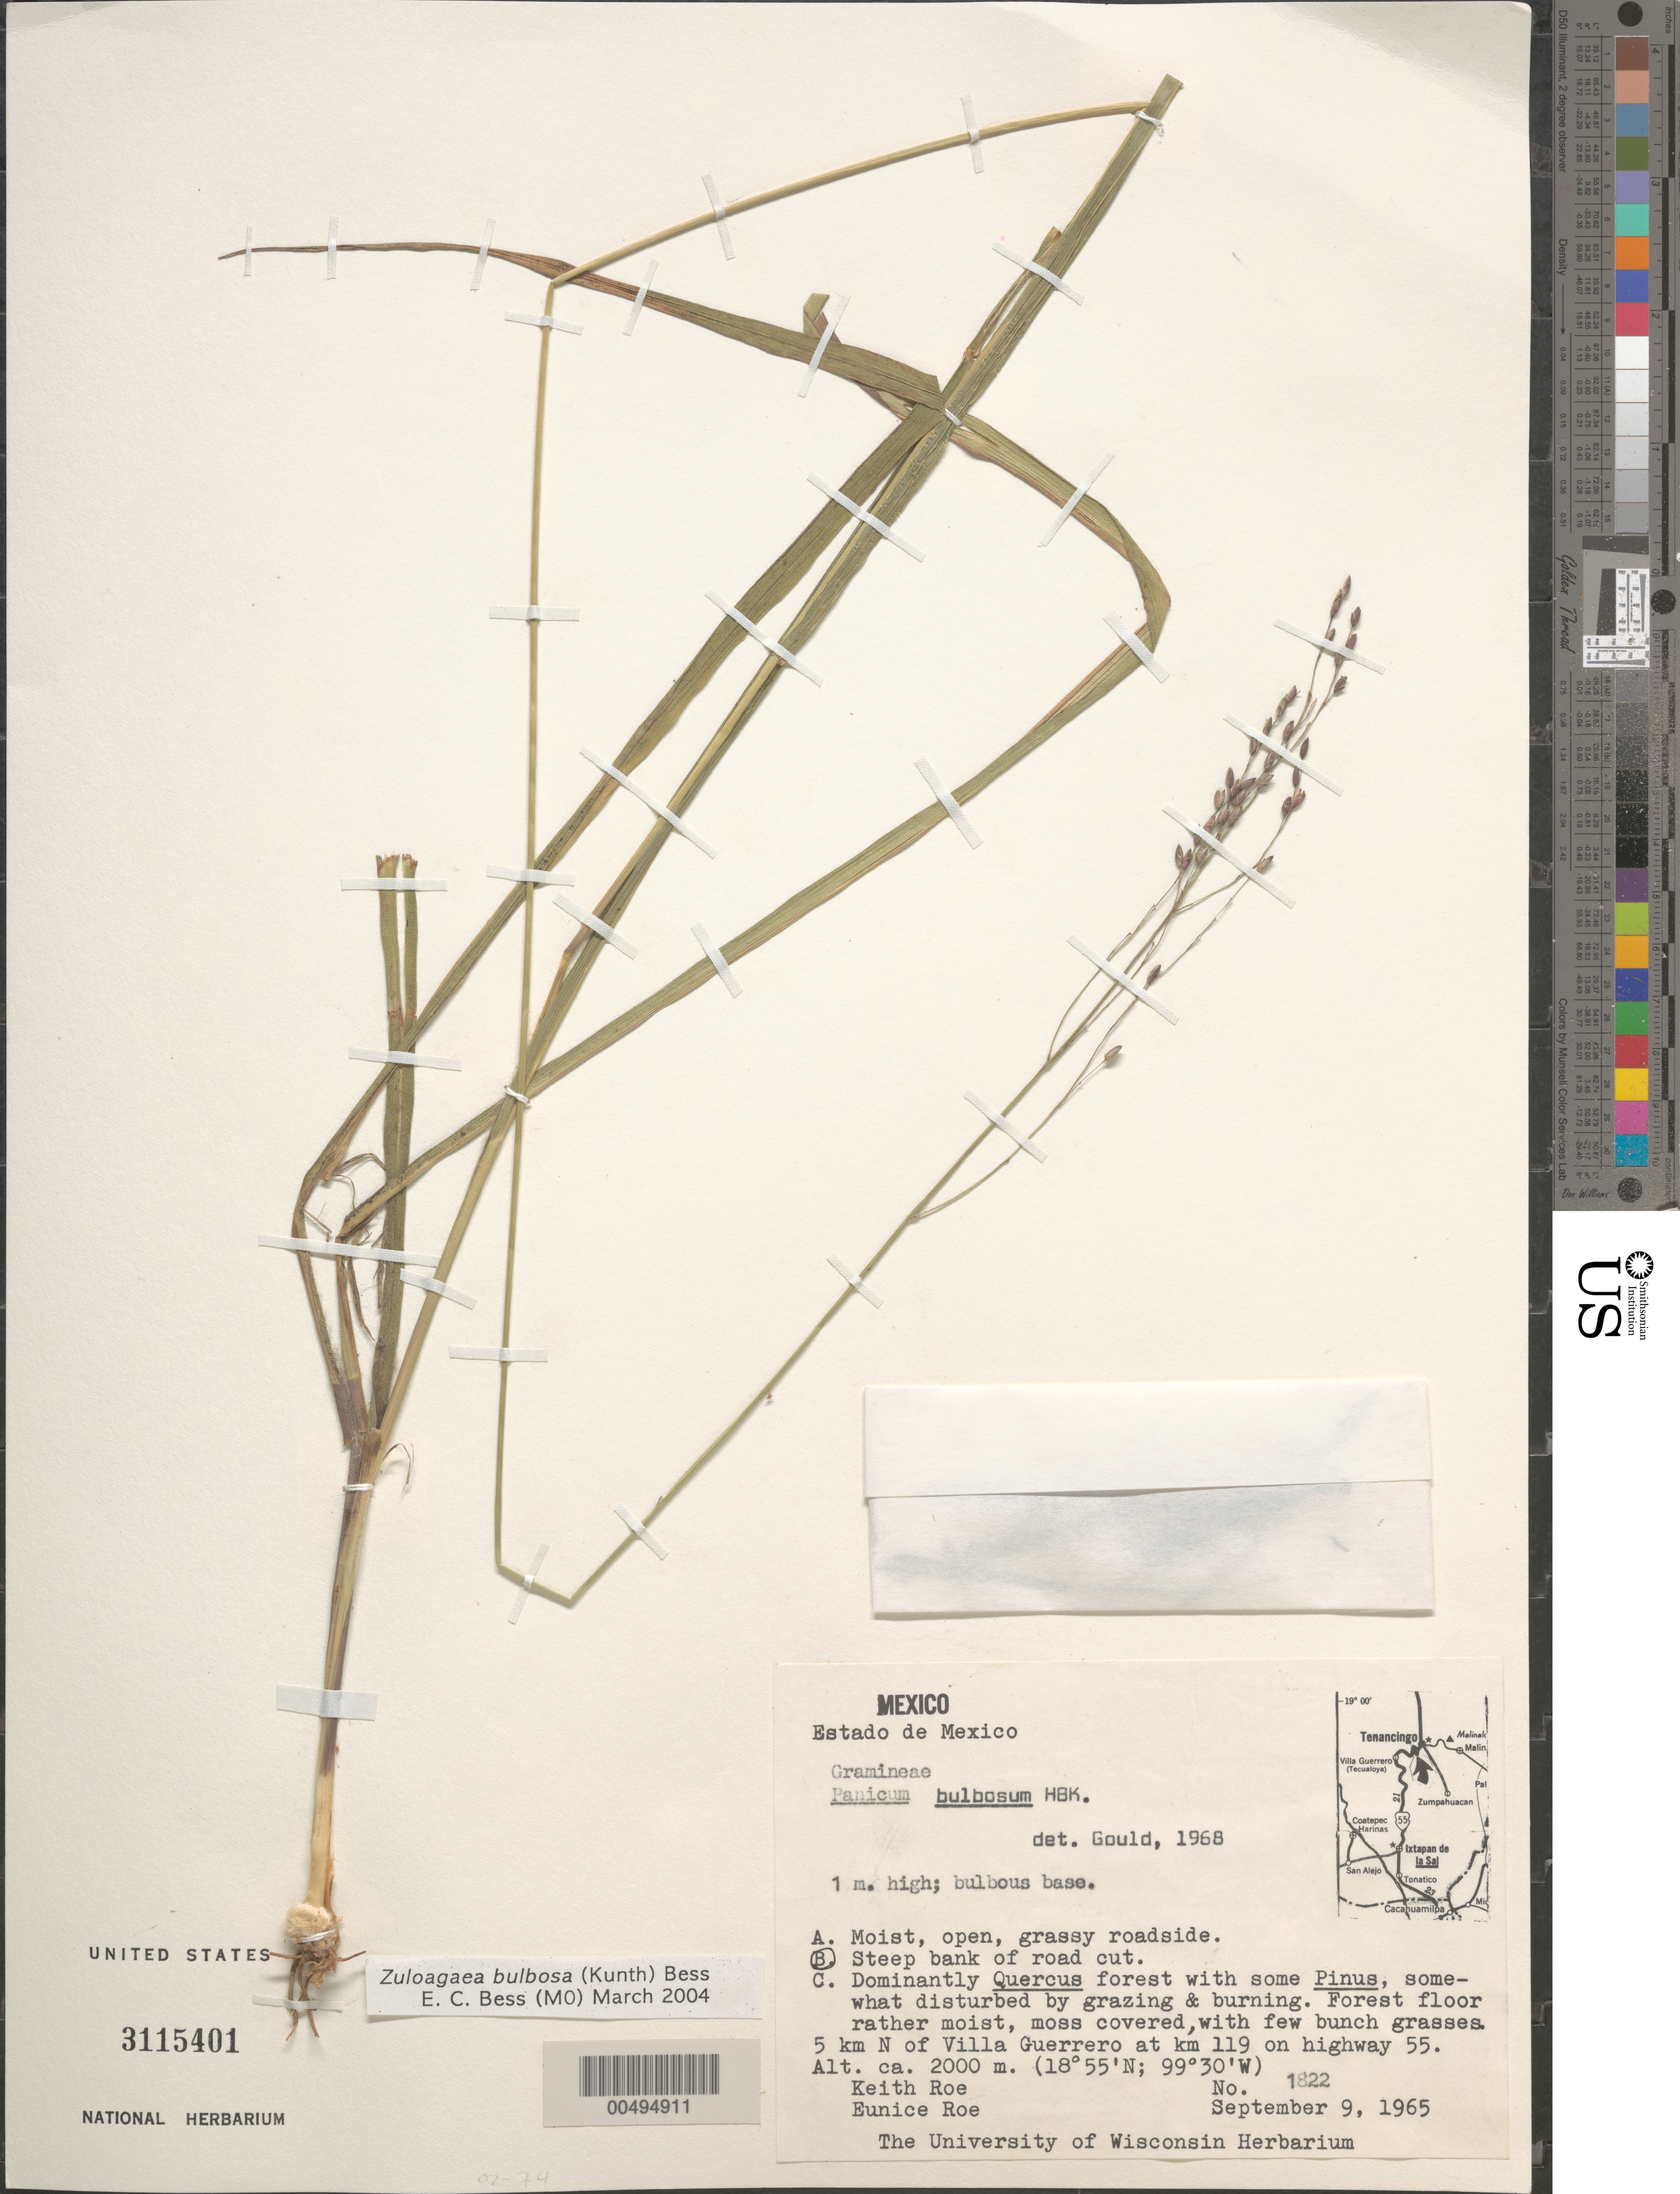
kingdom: Plantae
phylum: Tracheophyta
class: Liliopsida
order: Poales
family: Poaceae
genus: Panicum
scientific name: Panicum bulbosum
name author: Kunth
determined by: Gould, F. W.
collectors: K. E. Roe & E. Roe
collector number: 1822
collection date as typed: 9 Sep 1965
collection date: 1965-09-09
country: Mexico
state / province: México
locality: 5 km N of Villa Guerrero at km 119 on hwy 55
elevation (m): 2000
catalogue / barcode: US 3115401